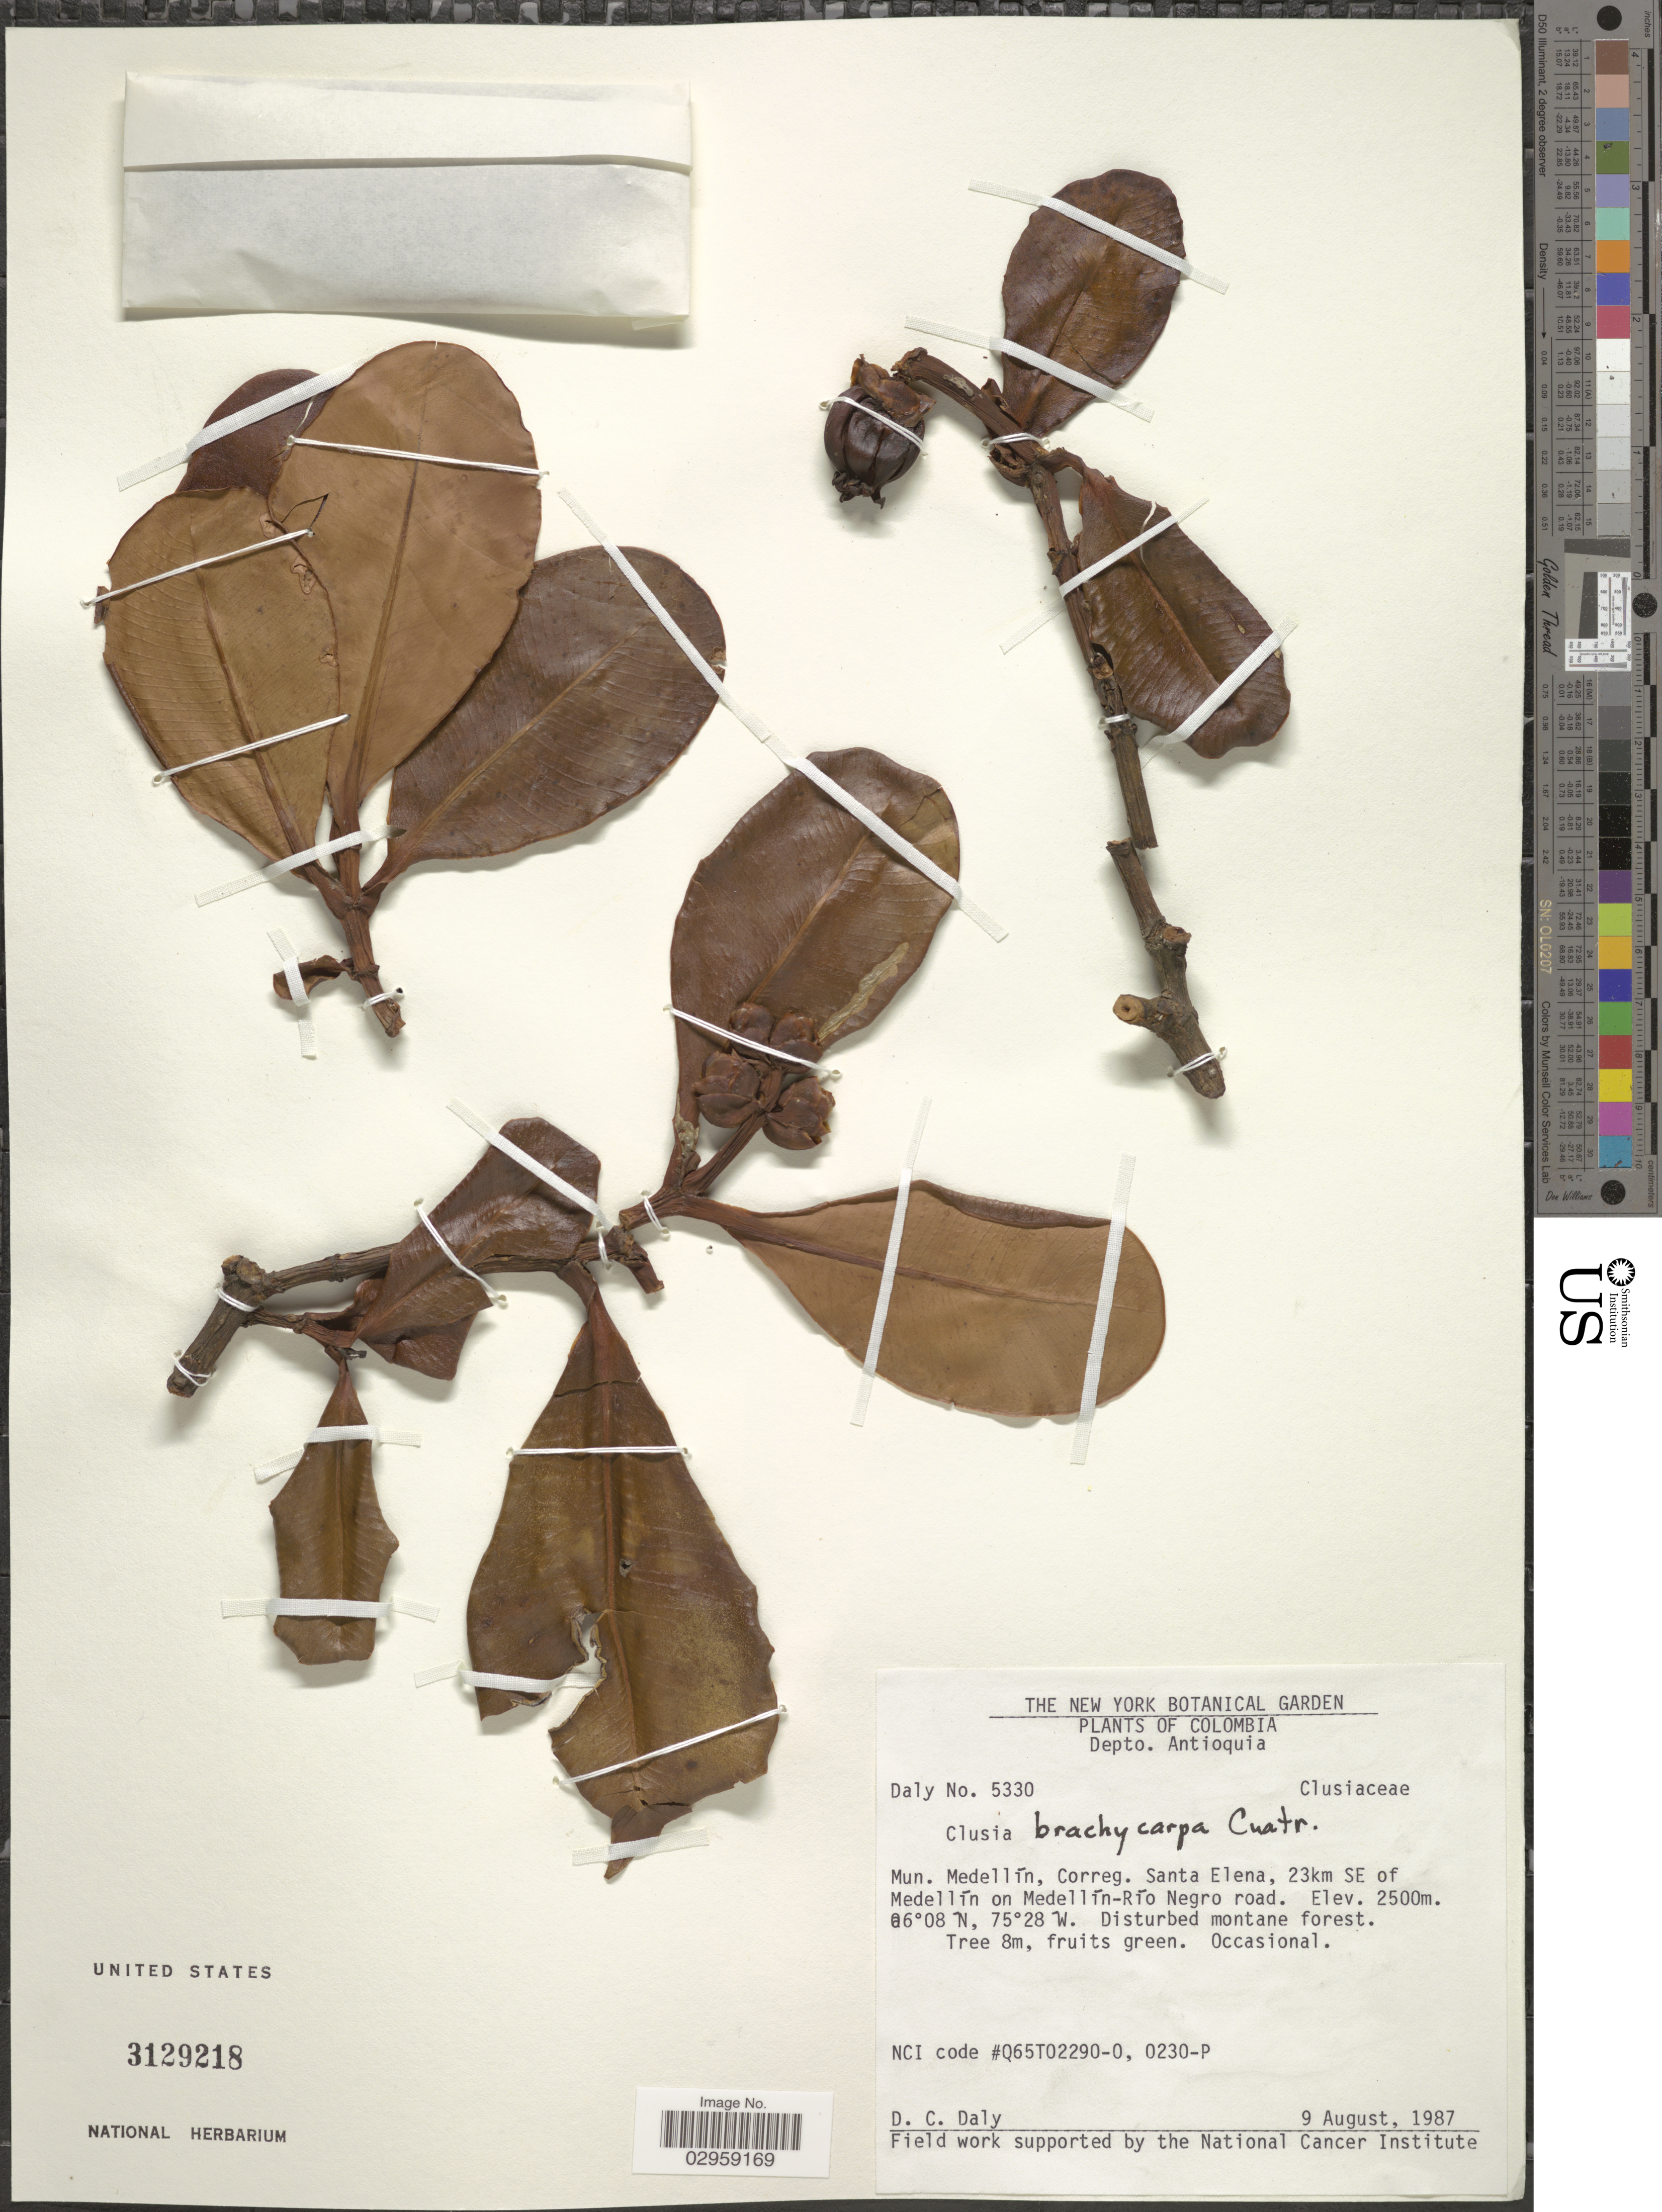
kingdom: Plantae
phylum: Tracheophyta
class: Magnoliopsida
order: Malpighiales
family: Clusiaceae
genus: Clusia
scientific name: Clusia brachycarpa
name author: Cuatrec.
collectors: D. C. Daly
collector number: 5330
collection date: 1987-08-09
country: Colombia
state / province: Antioquia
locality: Depto. Antioquia. Mun. Medellín, Correg. Santa Elena, 23km SE of Medellín on Medellín-Río Negro road.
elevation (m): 2500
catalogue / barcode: US 3129218